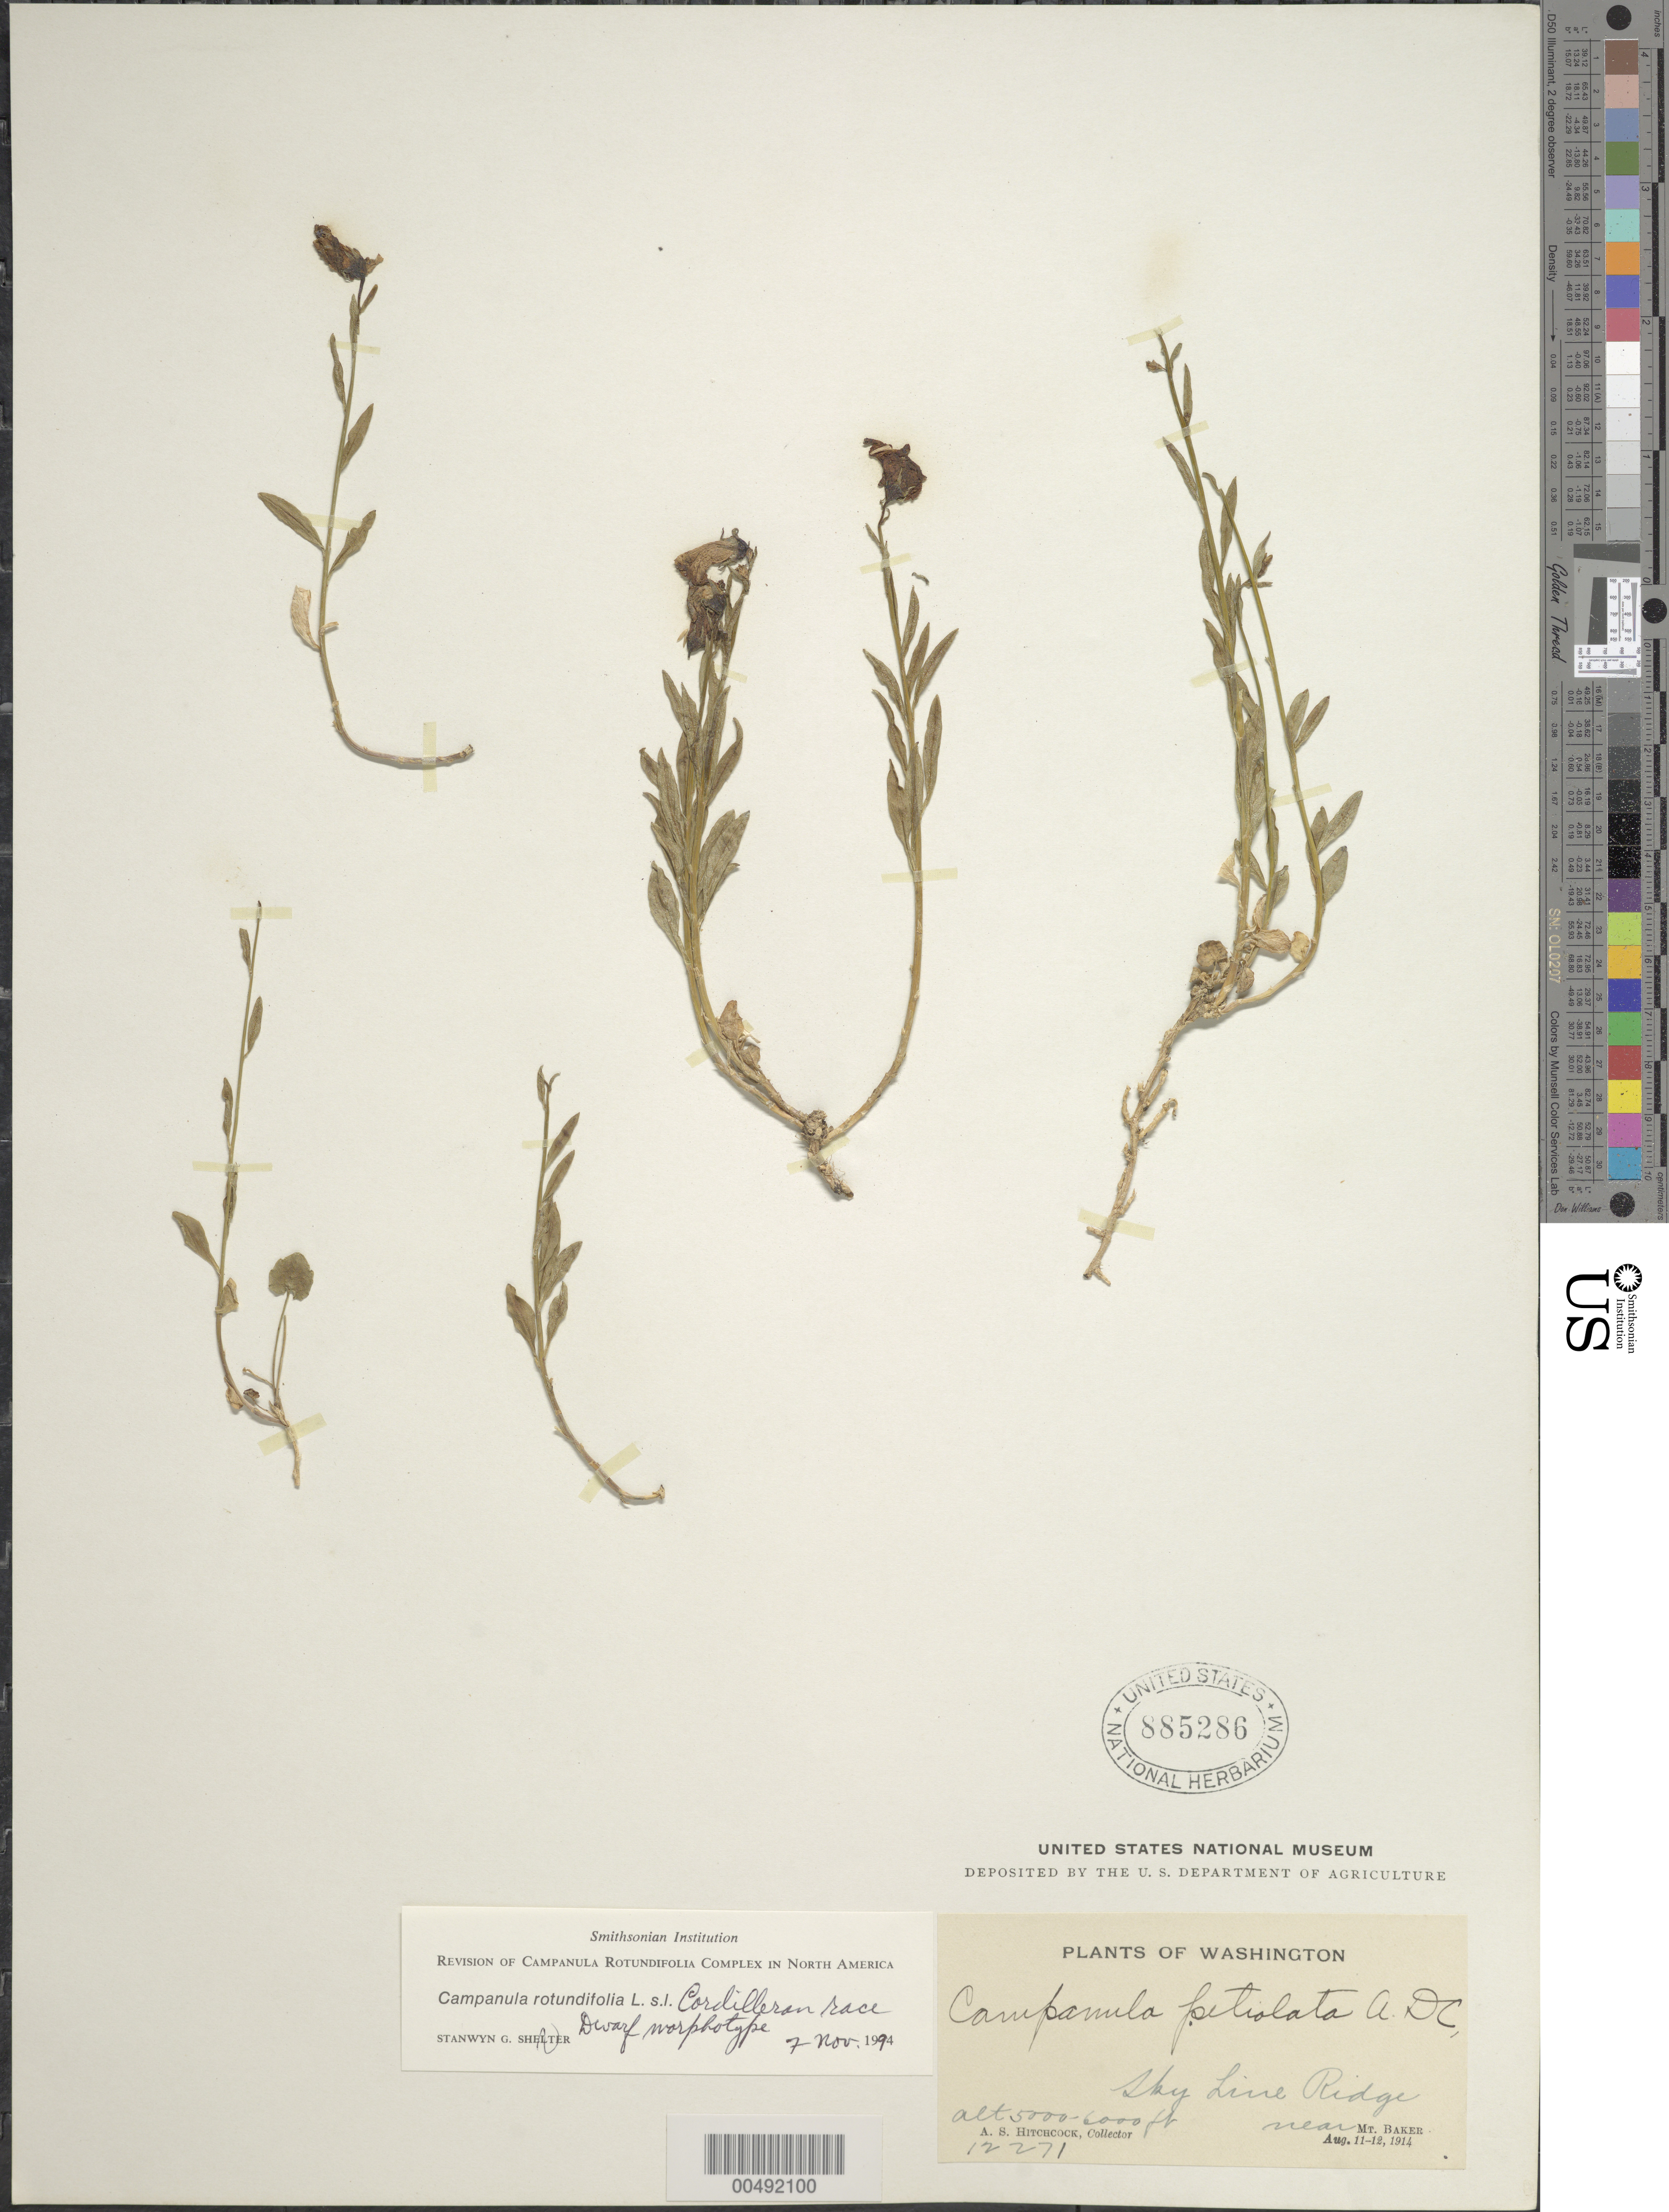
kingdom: Plantae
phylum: Tracheophyta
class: Magnoliopsida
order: Asterales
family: Campanulaceae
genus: Campanula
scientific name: Campanula rotundifolia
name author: L.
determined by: Shetler, Stanwyn G., (US), NMNH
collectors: A. S. Hitchcock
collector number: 12271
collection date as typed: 11 Aug 1914 to 12 Aug 1914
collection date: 1914-08-11/1914-08-12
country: United States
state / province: Washington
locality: Sky Line Ridge near Mt. Baker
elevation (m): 1524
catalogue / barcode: US 885286